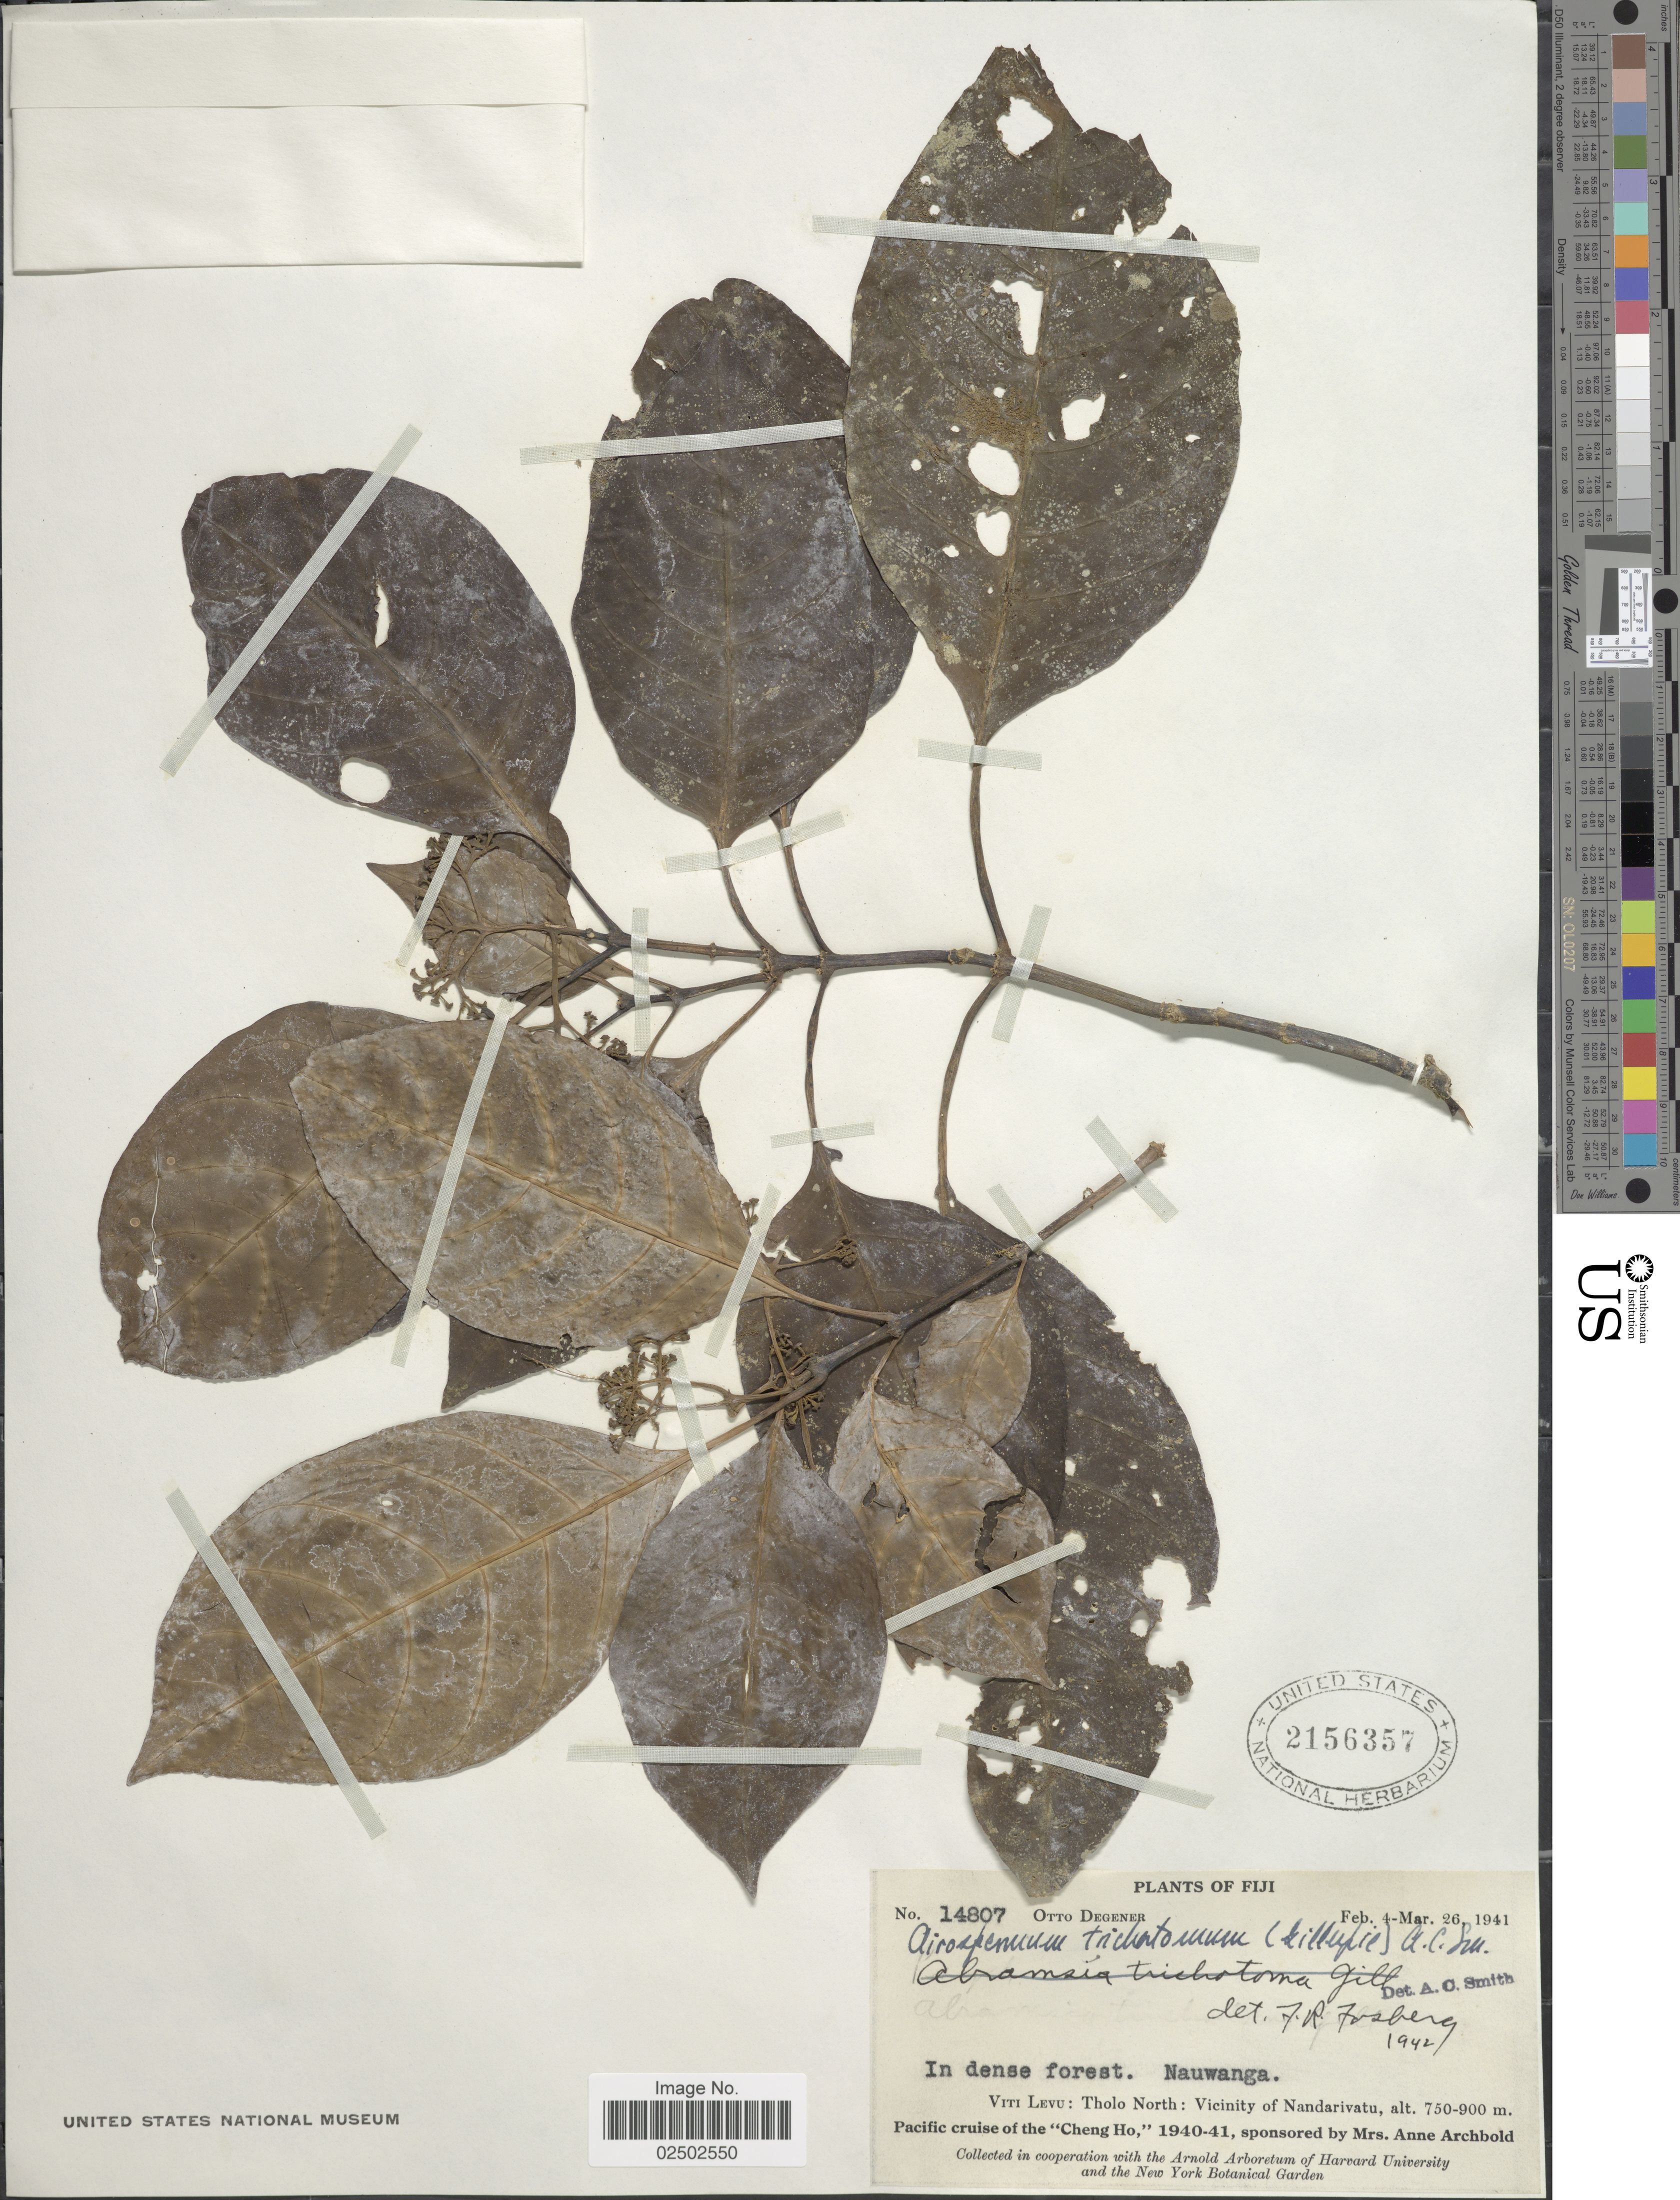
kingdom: Plantae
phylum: Tracheophyta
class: Magnoliopsida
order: Gentianales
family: Rubiaceae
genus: Airosperma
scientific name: Airosperma trichotomum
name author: (Gillespie) A.C. Sm.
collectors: O. Degener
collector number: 14807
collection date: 1941-02-04/1941-03-26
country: Fiji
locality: Nauwanga, Viti Levu: Tholo North: Vicinity of Nandarivatu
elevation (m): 750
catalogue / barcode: US 2156357